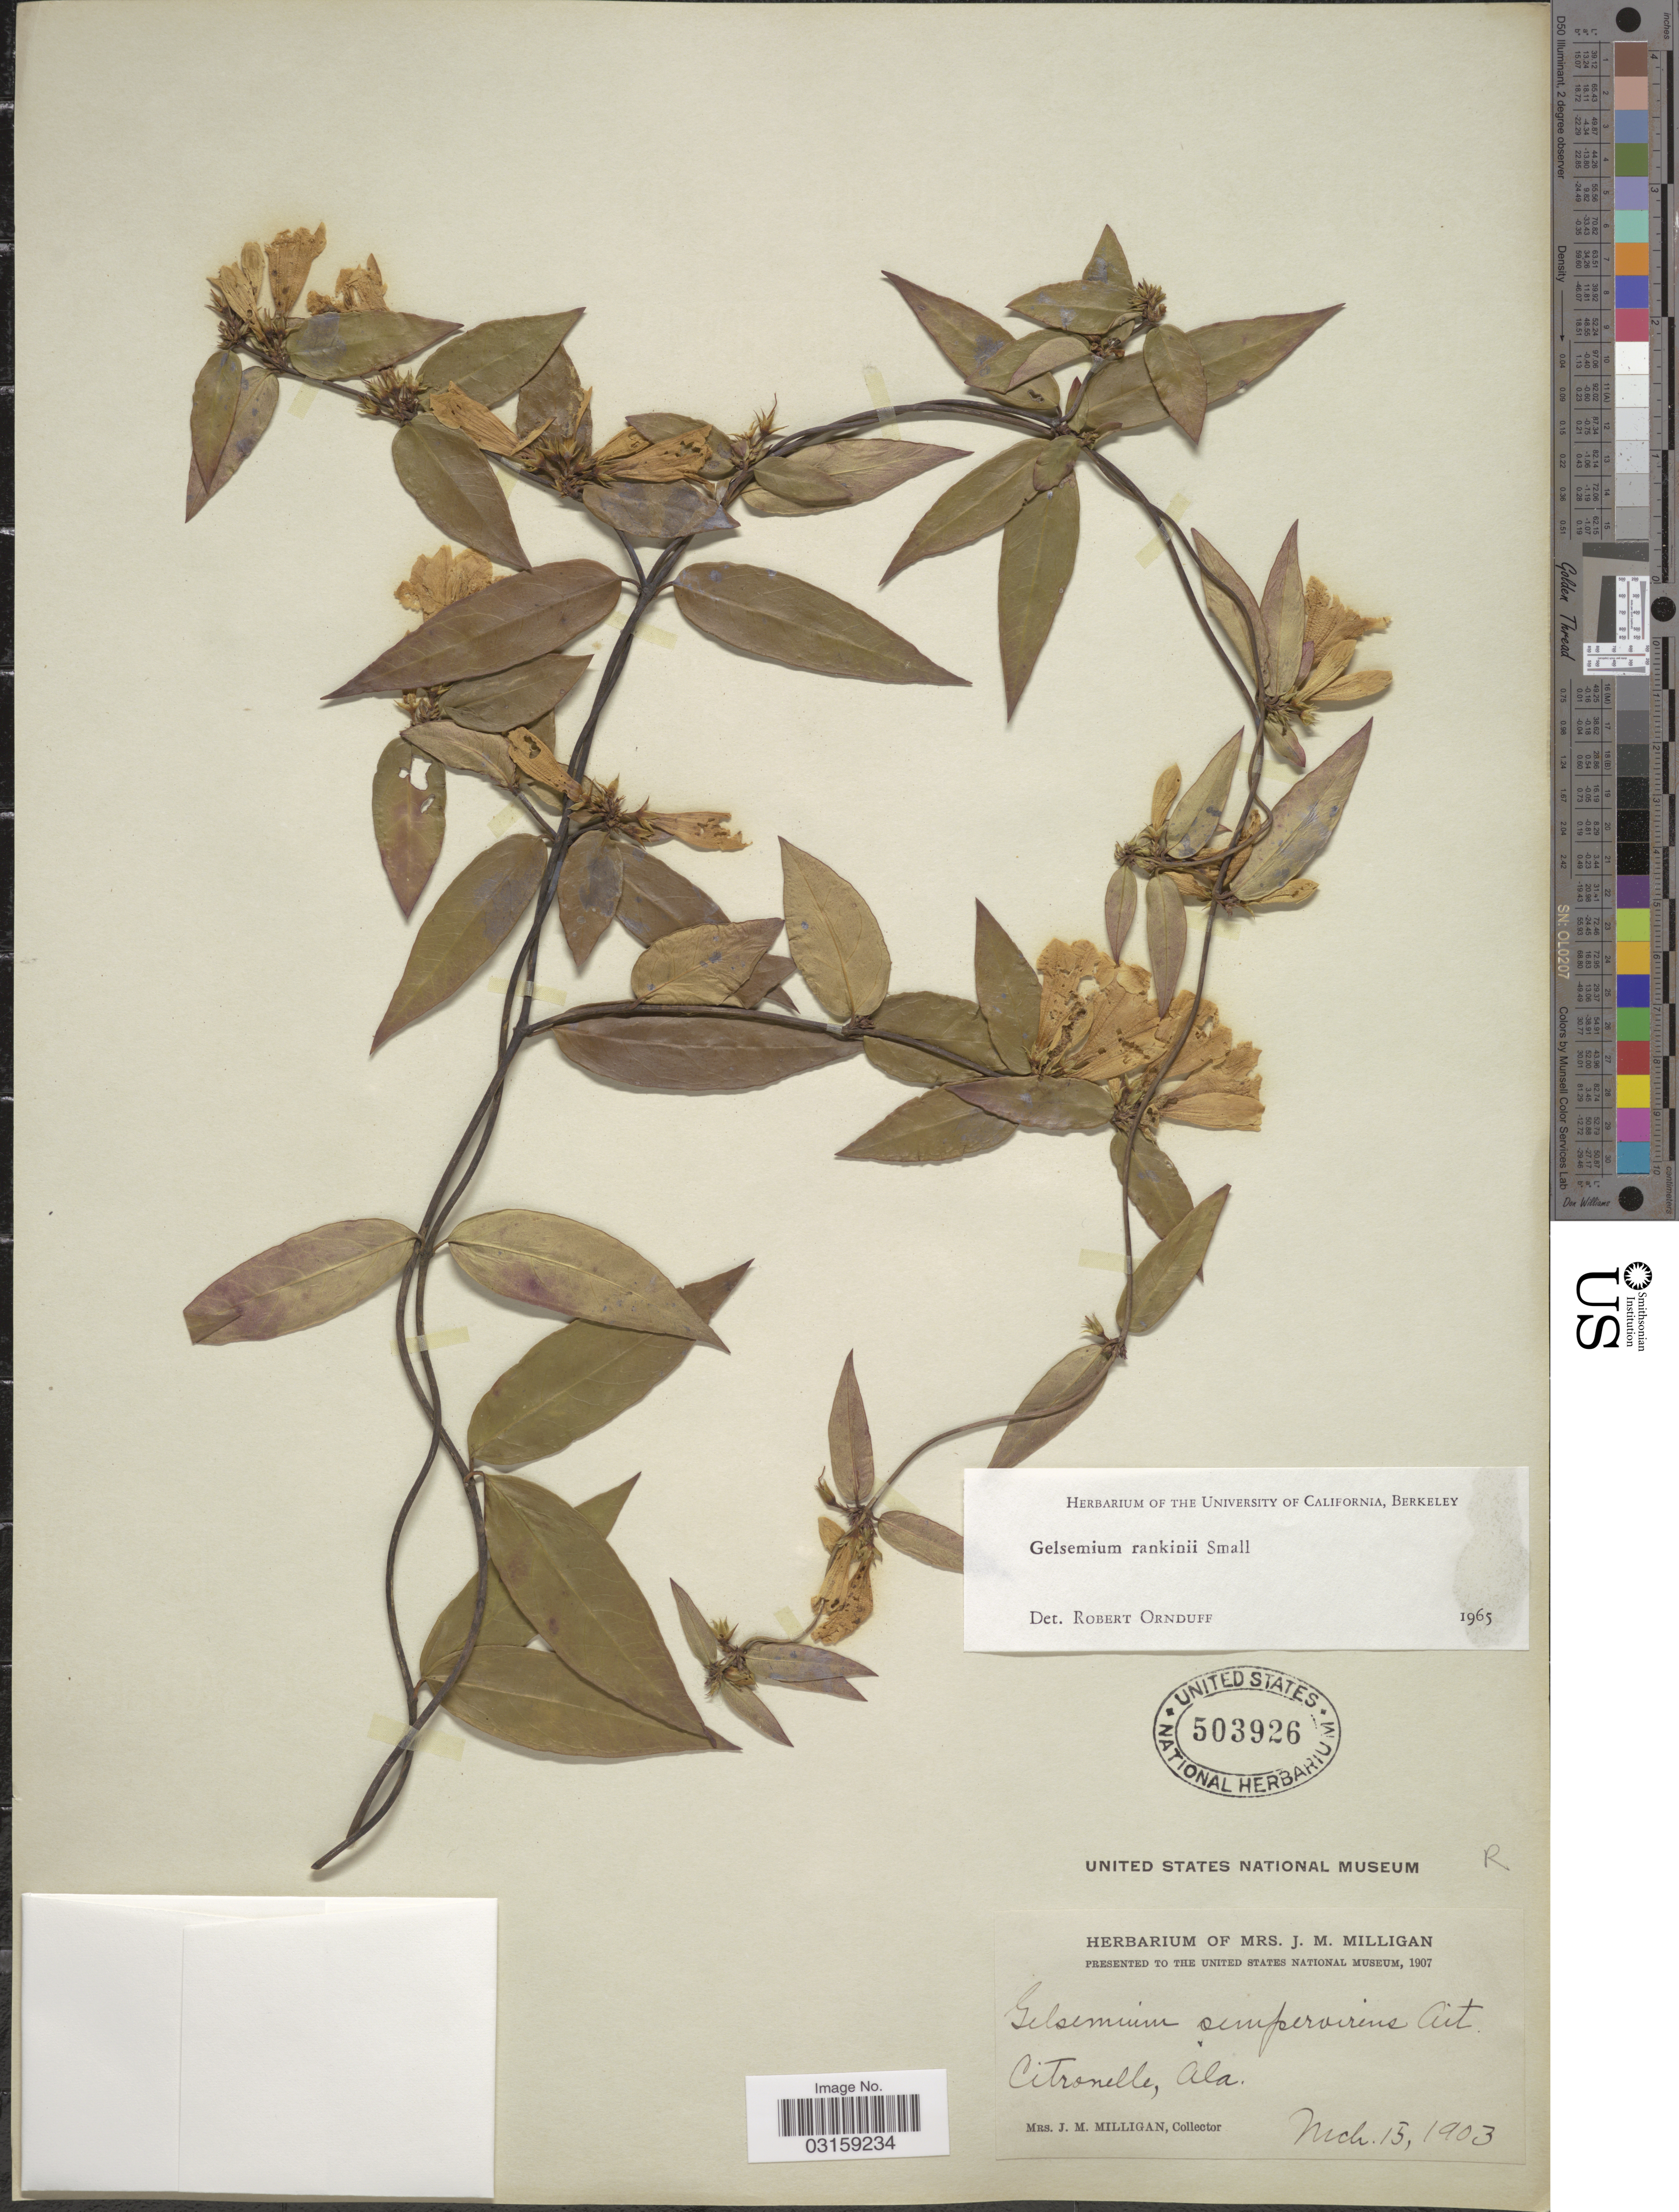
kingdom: Plantae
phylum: Tracheophyta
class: Magnoliopsida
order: Gentianales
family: Gelsemiaceae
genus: Gelsemium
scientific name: Gelsemium rankinii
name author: Small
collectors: J. Milligan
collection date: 1903-03-15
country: United States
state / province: Alabama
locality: Citronelle.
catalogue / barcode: US 503926